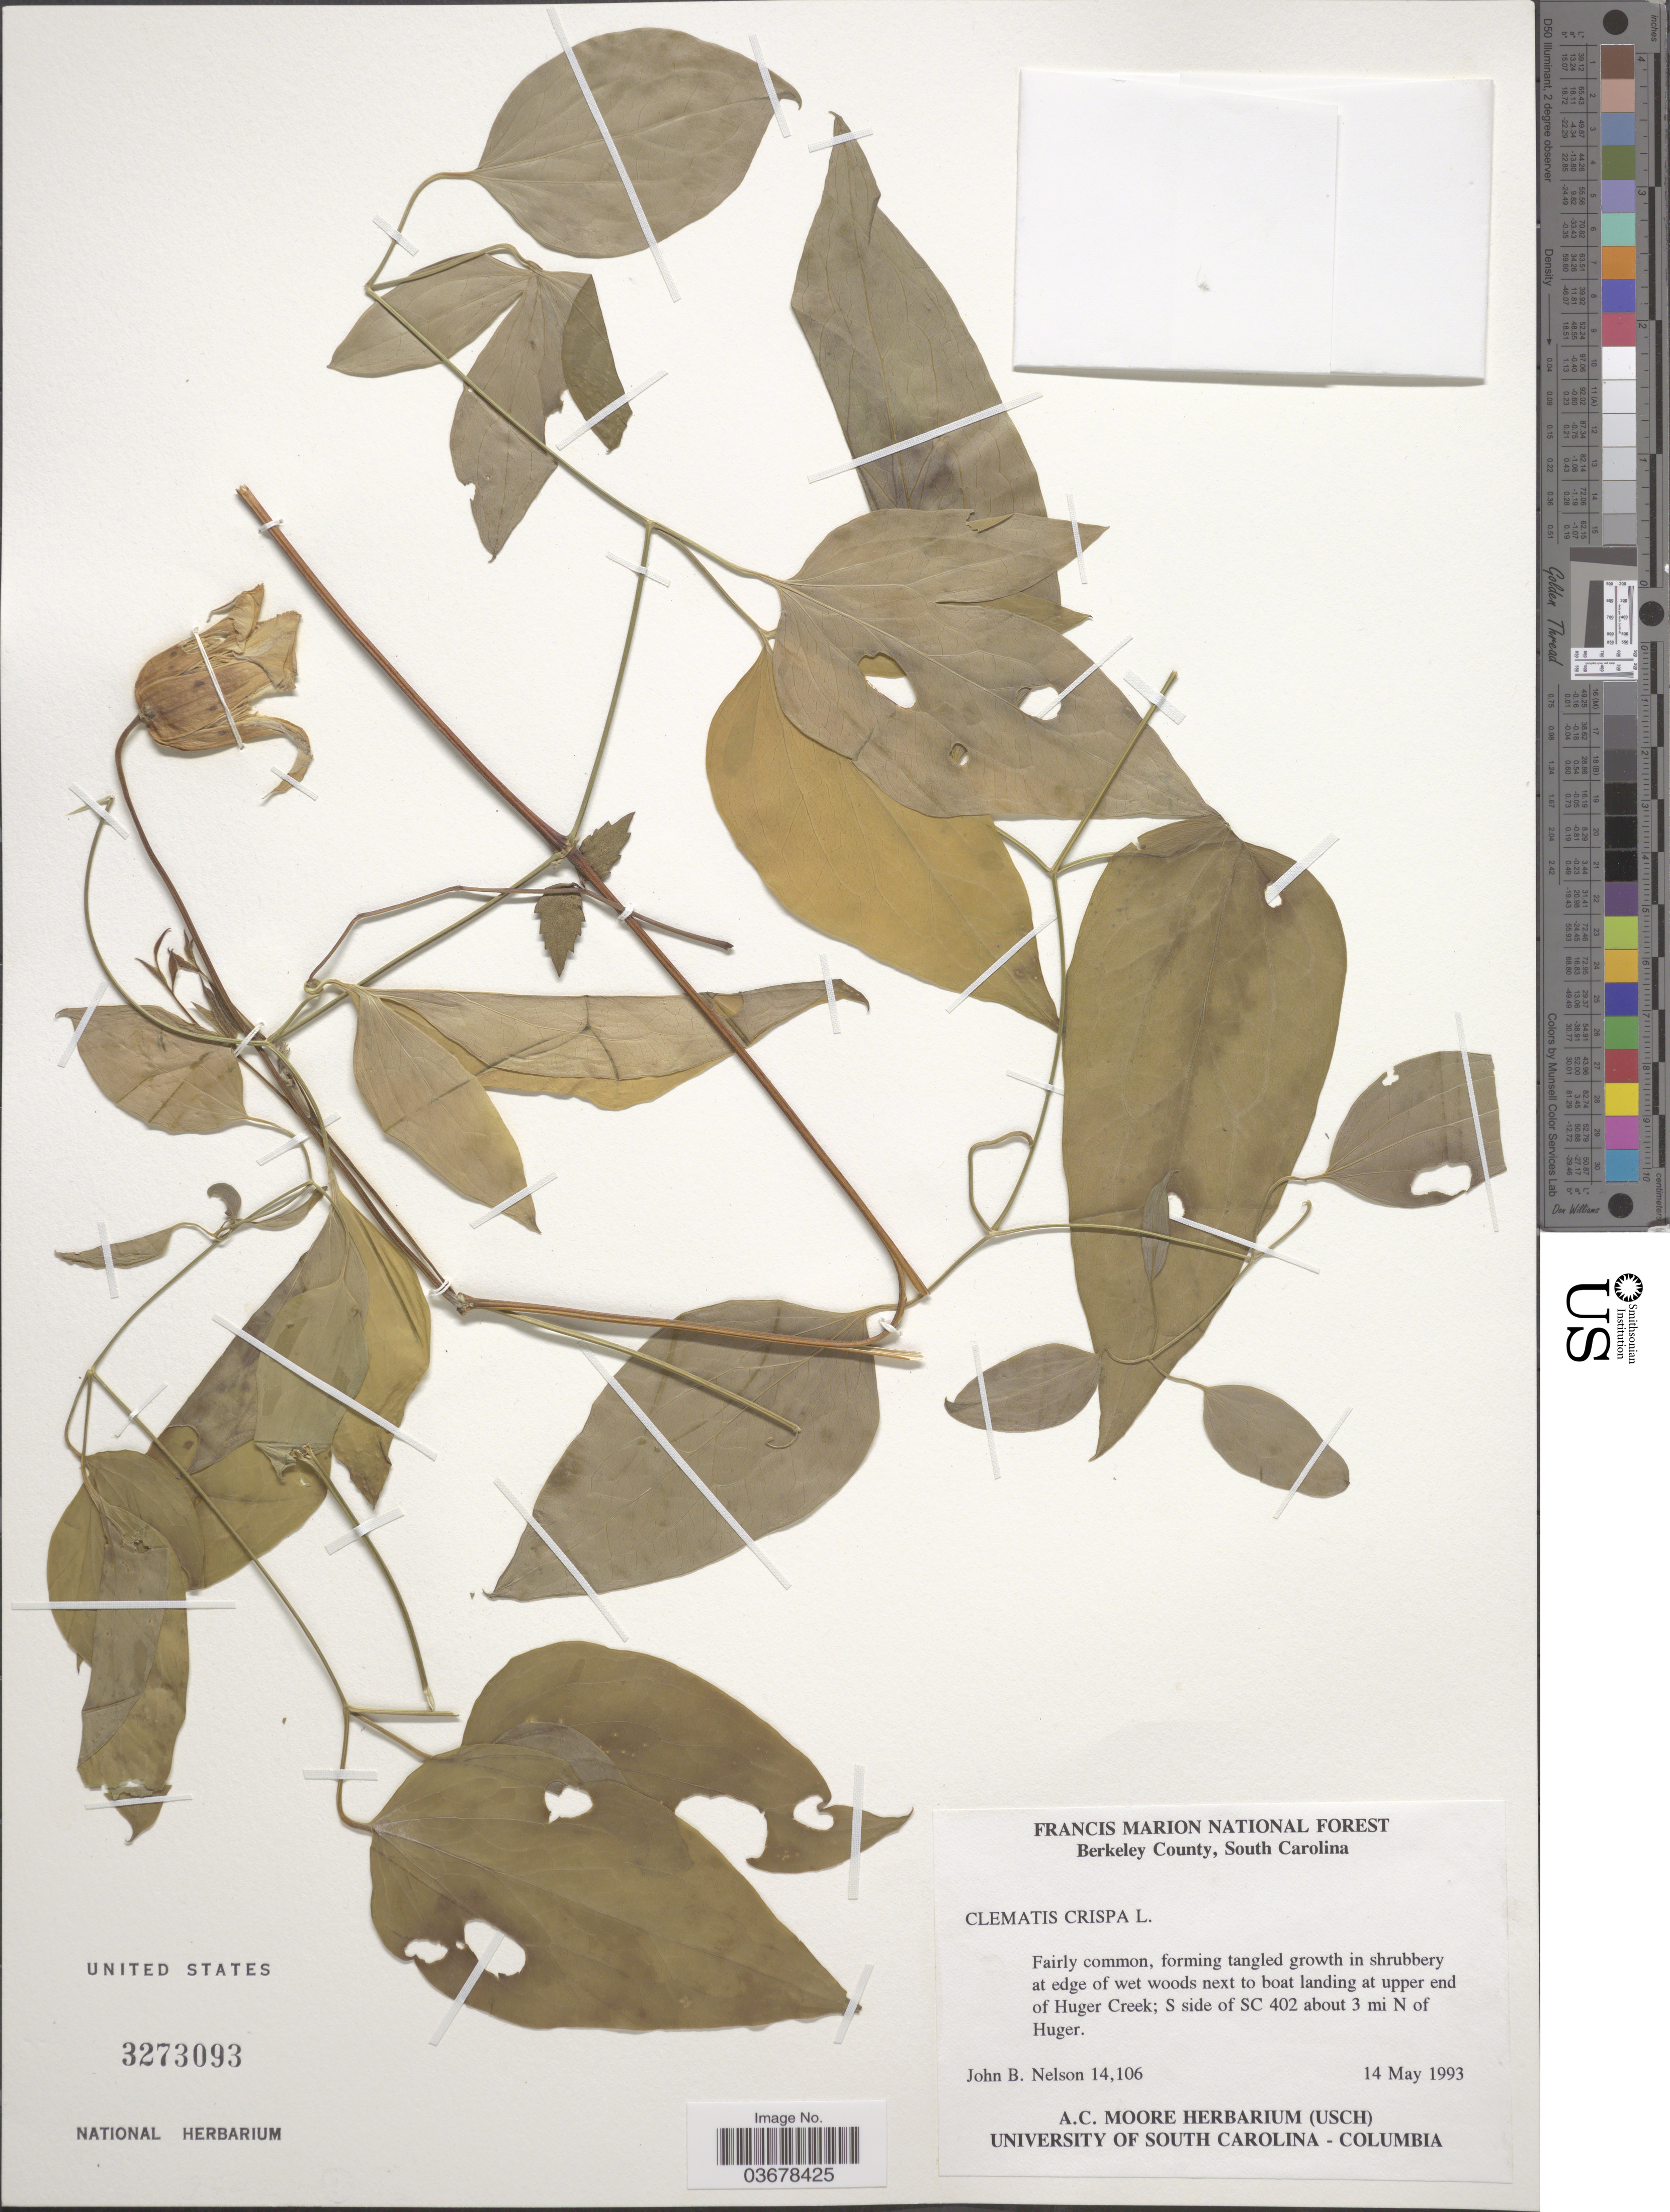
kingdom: Plantae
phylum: Tracheophyta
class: Magnoliopsida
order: Ranunculales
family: Ranunculaceae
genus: Clematis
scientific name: Clematis viorna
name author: L.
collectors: J. B. Nelson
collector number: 14106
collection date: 1993-05-14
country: United States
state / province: South Carolina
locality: Francis Marion National Forest. Berkeley County. At edge of wet woods next to boat landing at upper end of Huger Creek; S side of SC 402 about 3 mi N of Huger.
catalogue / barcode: US 3273093